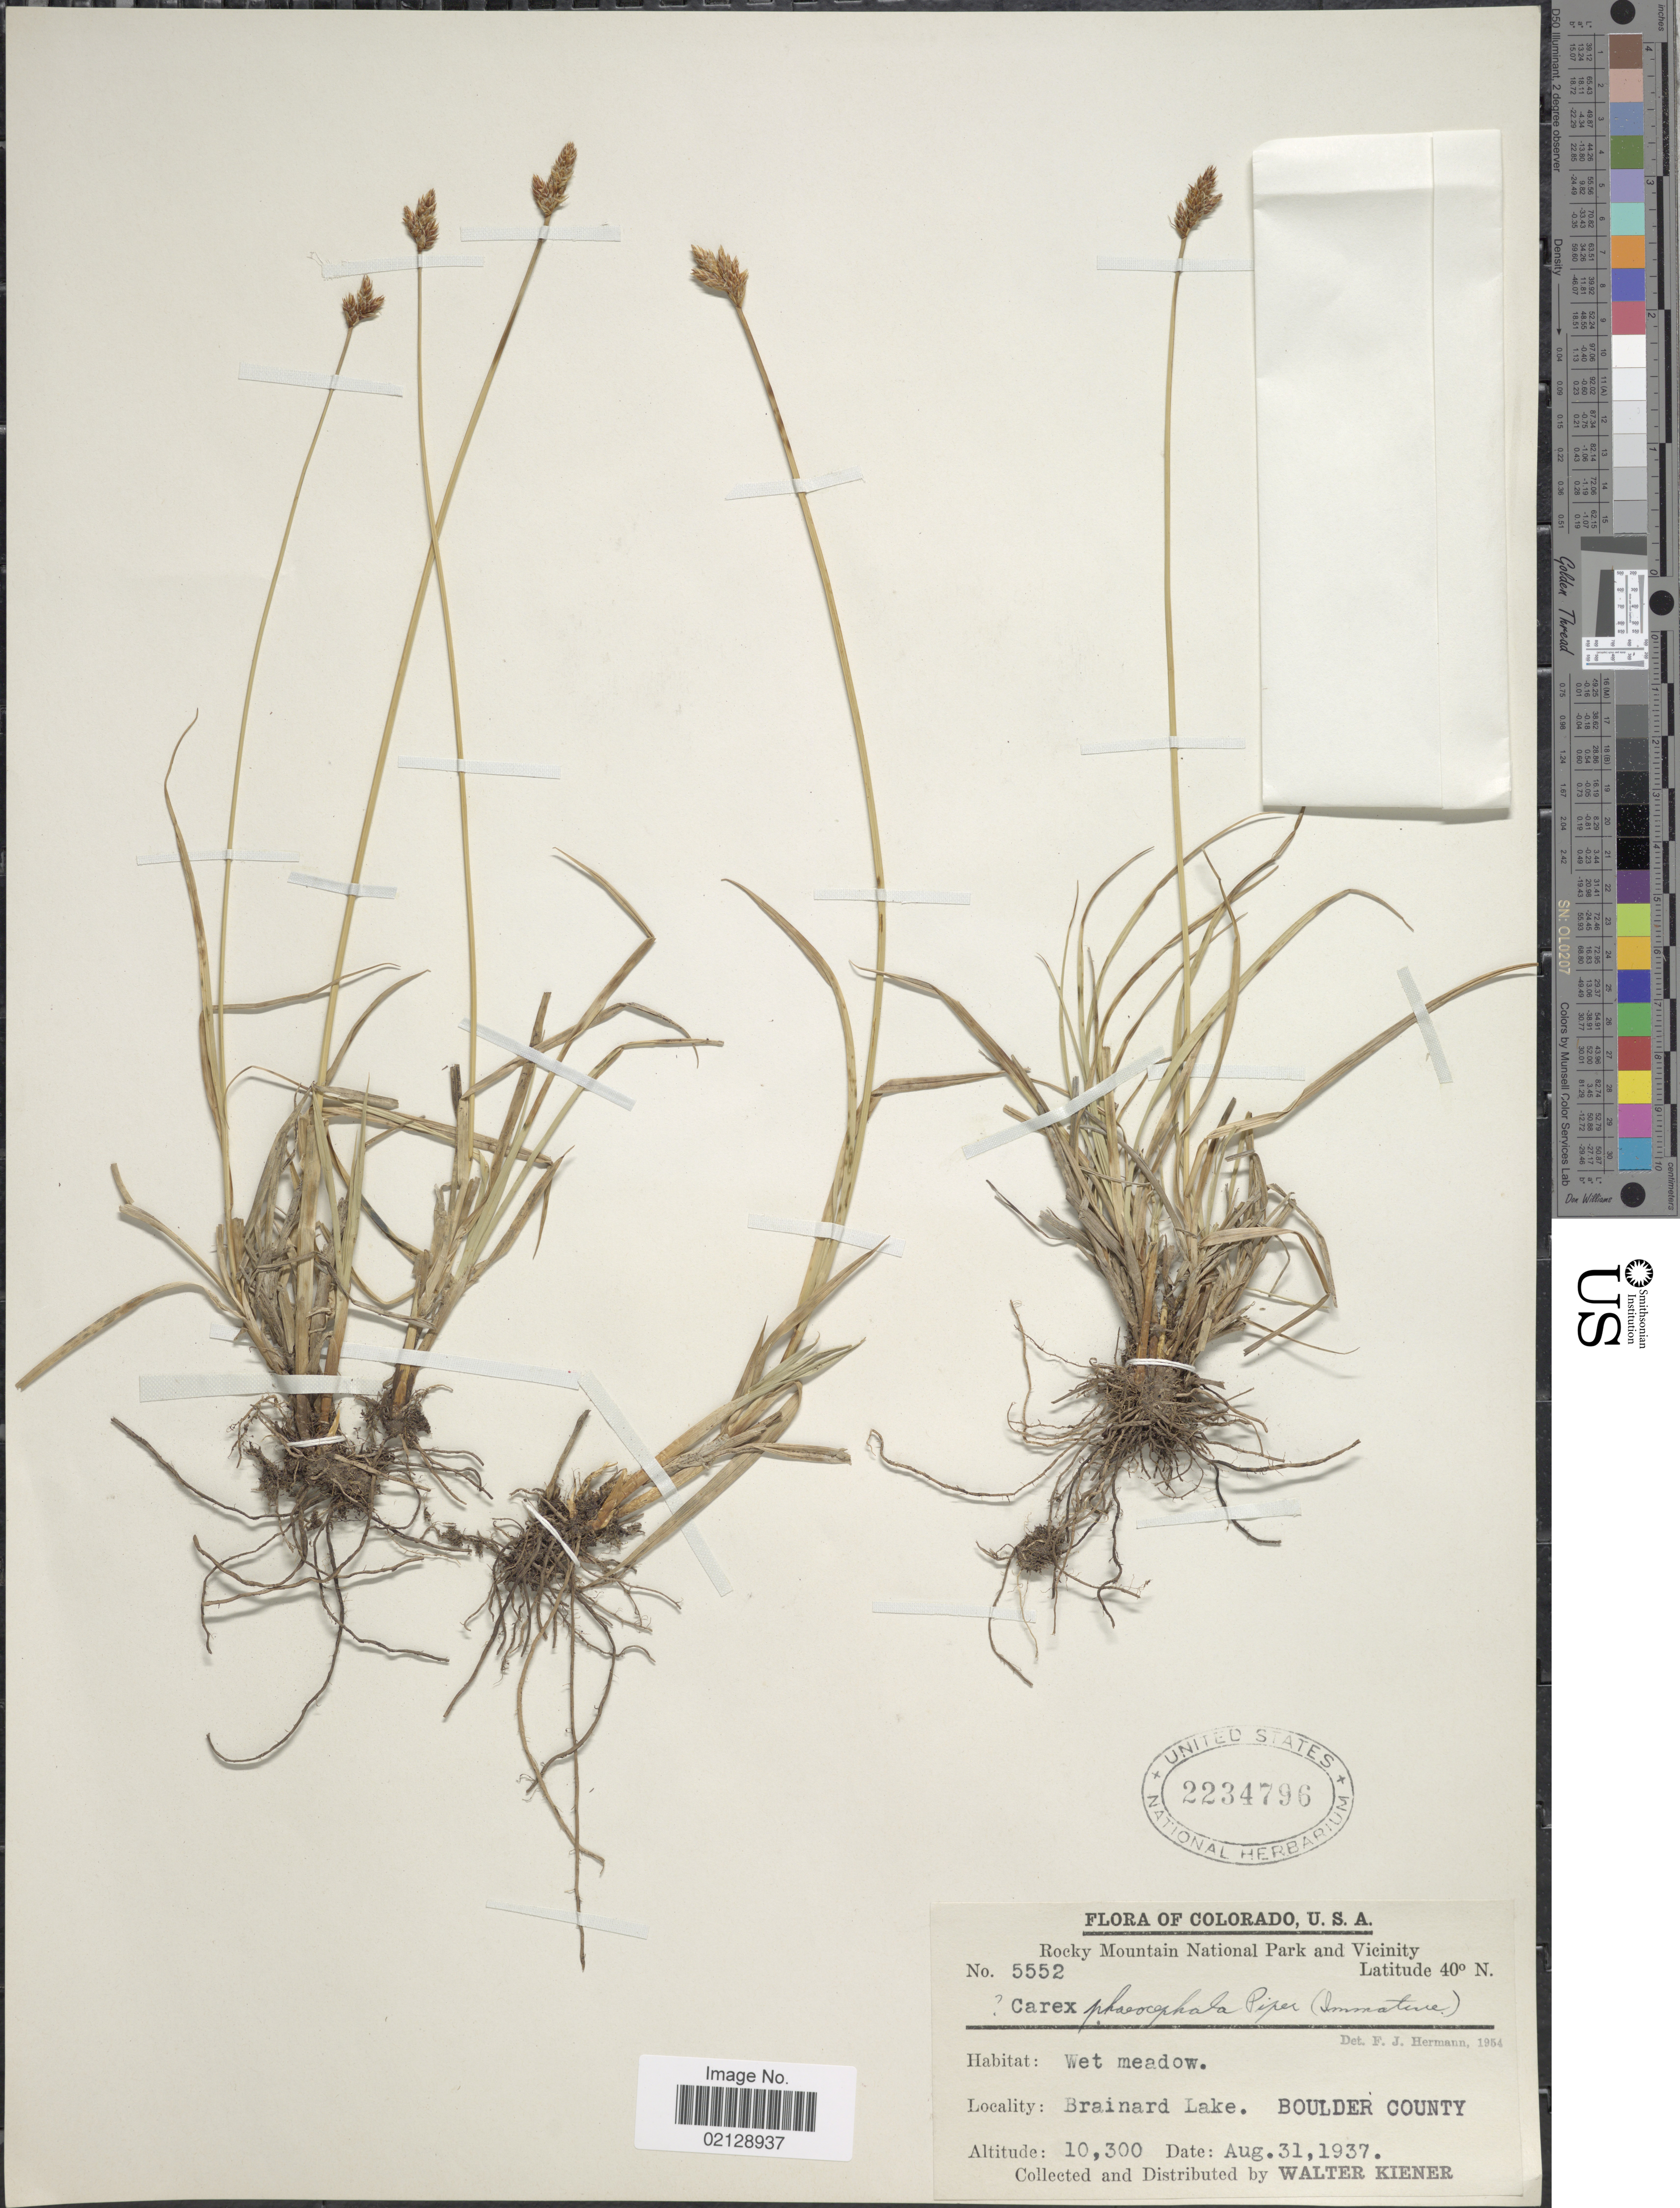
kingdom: Plantae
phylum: Tracheophyta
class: Liliopsida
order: Poales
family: Cyperaceae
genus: Carex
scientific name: Carex phaeocephala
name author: Piper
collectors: W. Kiener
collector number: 5552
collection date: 1937-08-31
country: United States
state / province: Colorado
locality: Rocky Mountain National Park and Vicinity, Brainard Lake, Boulder County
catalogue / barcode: US 2234796